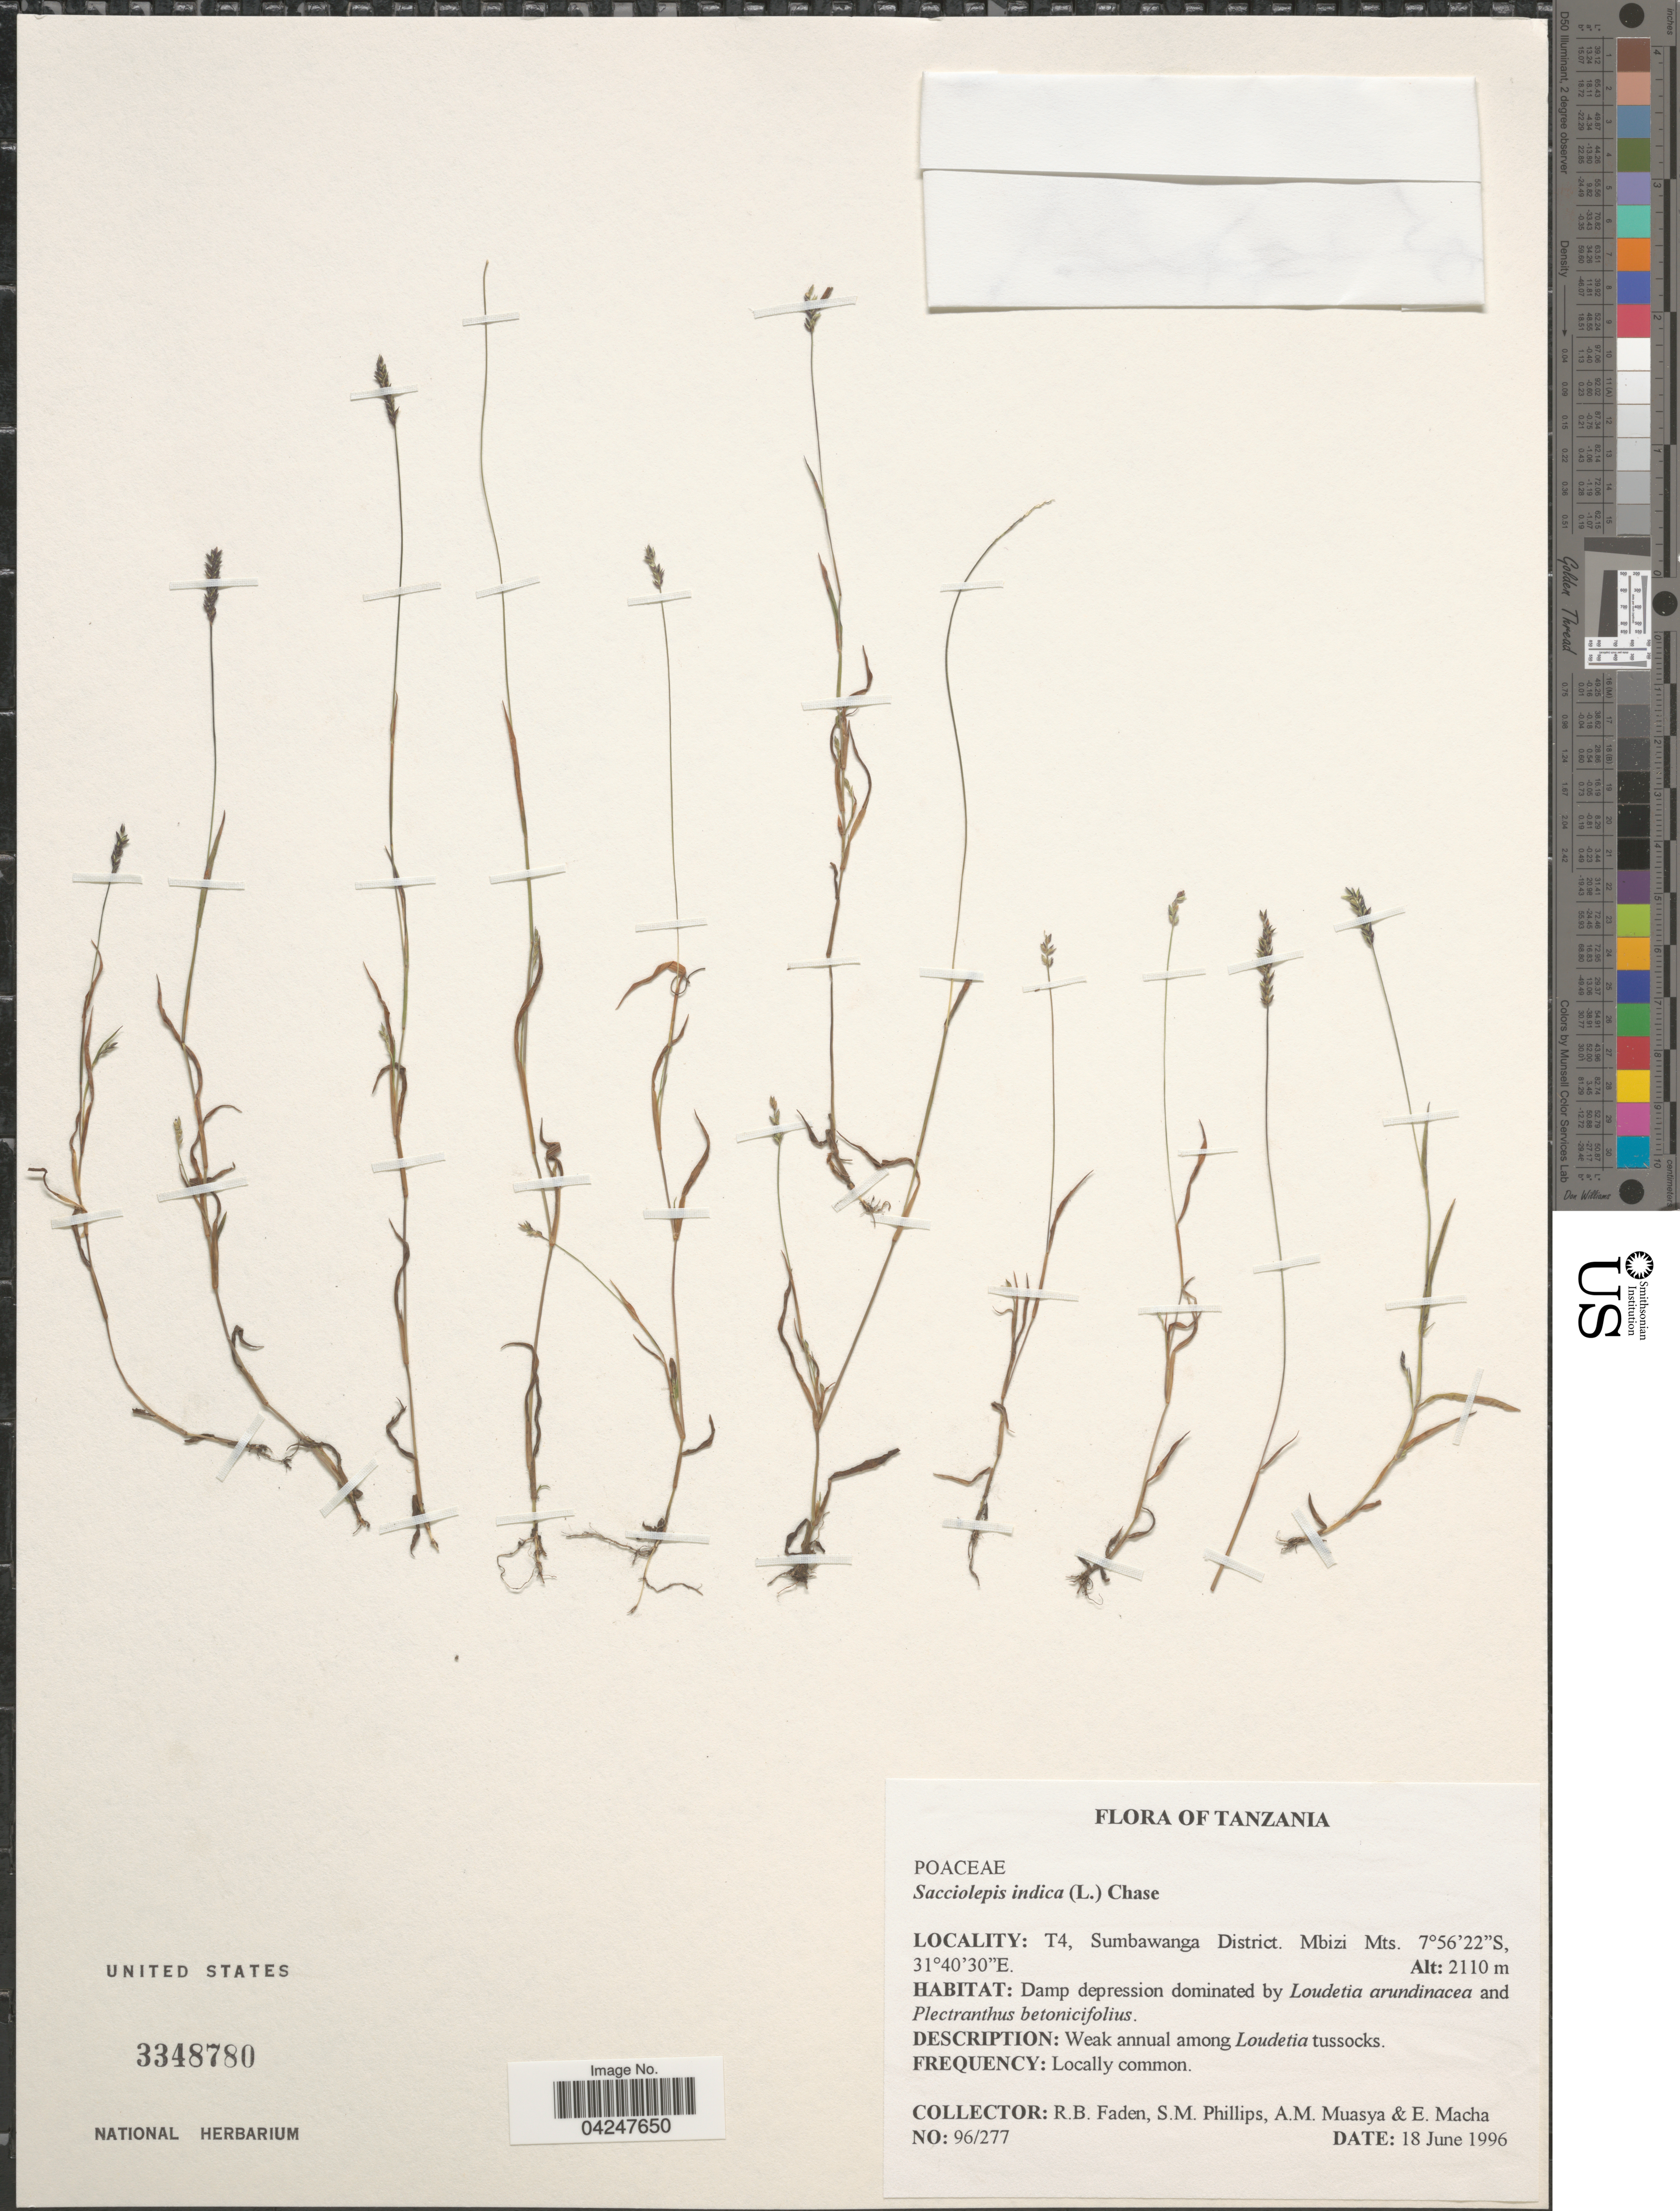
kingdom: Plantae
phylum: Tracheophyta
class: Liliopsida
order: Poales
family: Poaceae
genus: Sacciolepis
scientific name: Sacciolepis indica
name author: (L.) Chase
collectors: R. B. Faden, S. M. Phillips, A. Muasya & E. Macha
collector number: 96/277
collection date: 1996-06-18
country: Tanzania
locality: T4, Sumbawanga District. Mbizi Mts.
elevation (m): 2110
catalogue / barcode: US 3348780